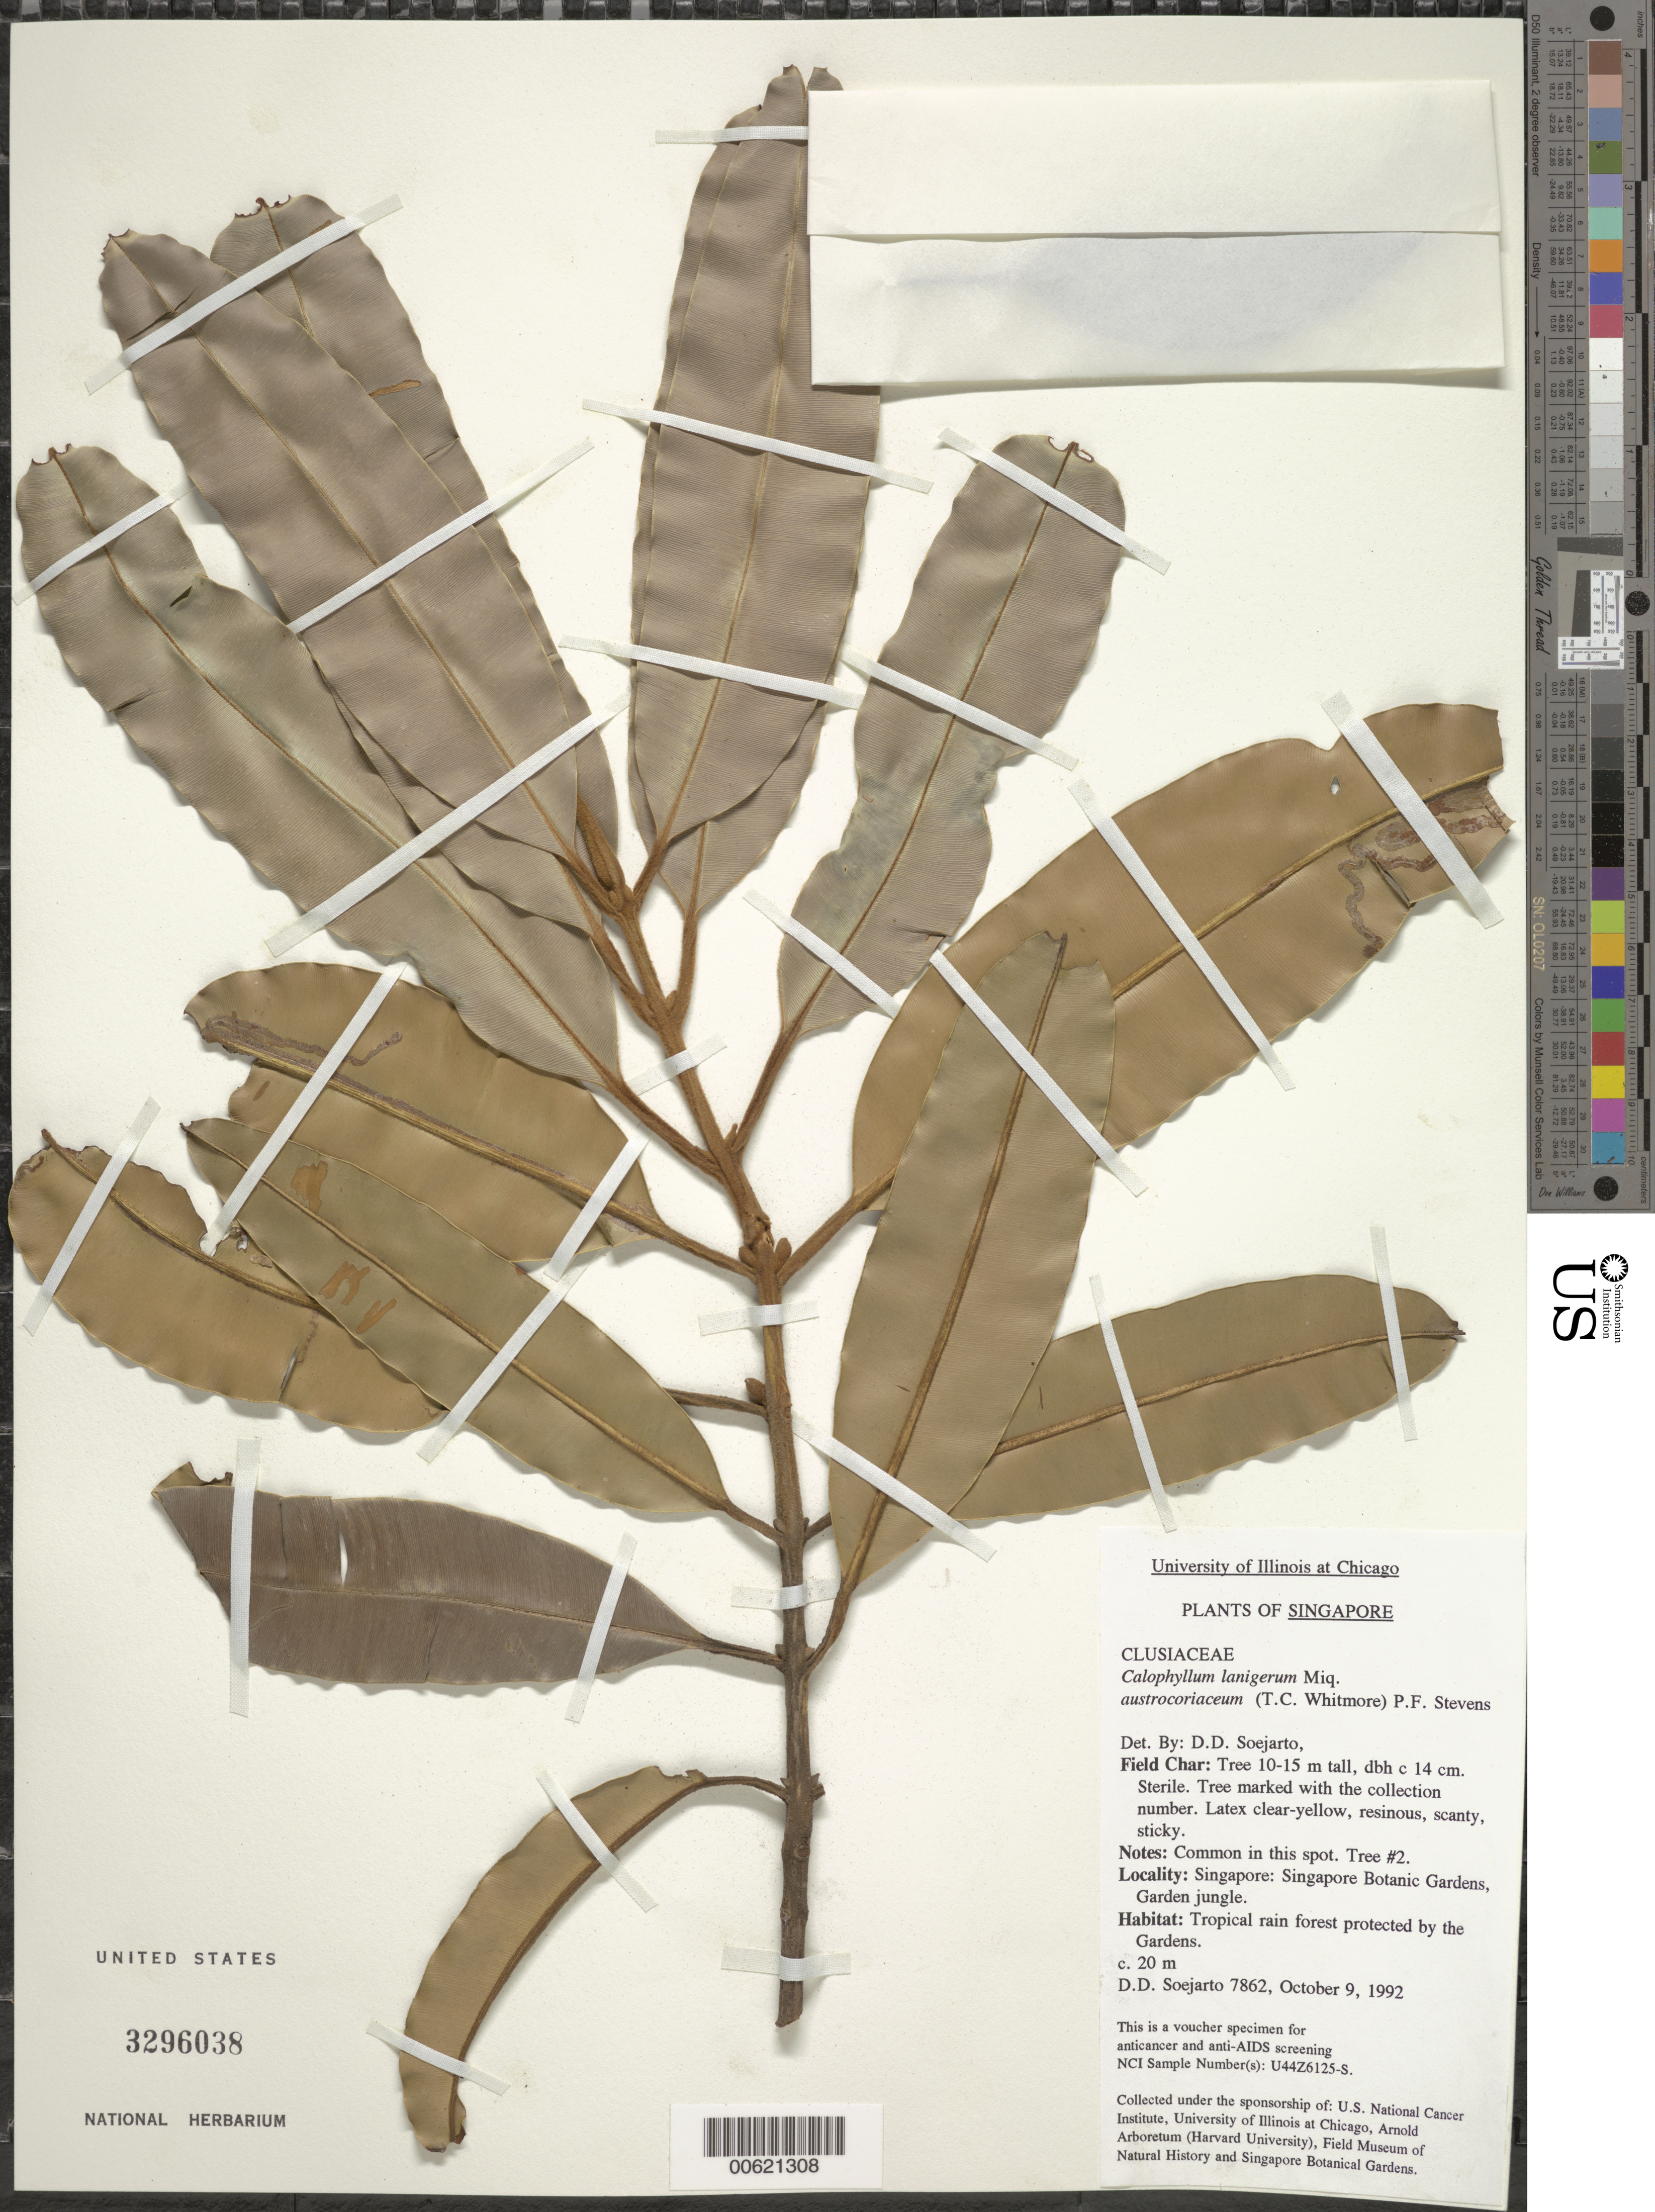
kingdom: Plantae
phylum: Tracheophyta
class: Magnoliopsida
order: Malpighiales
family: Calophyllaceae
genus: Calophyllum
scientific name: Calophyllum lanigerum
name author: Miq.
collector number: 7862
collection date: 1992-10-09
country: Singapore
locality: Singapore Botanic Gardens, Garden jungle.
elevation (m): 20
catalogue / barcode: US 3296038